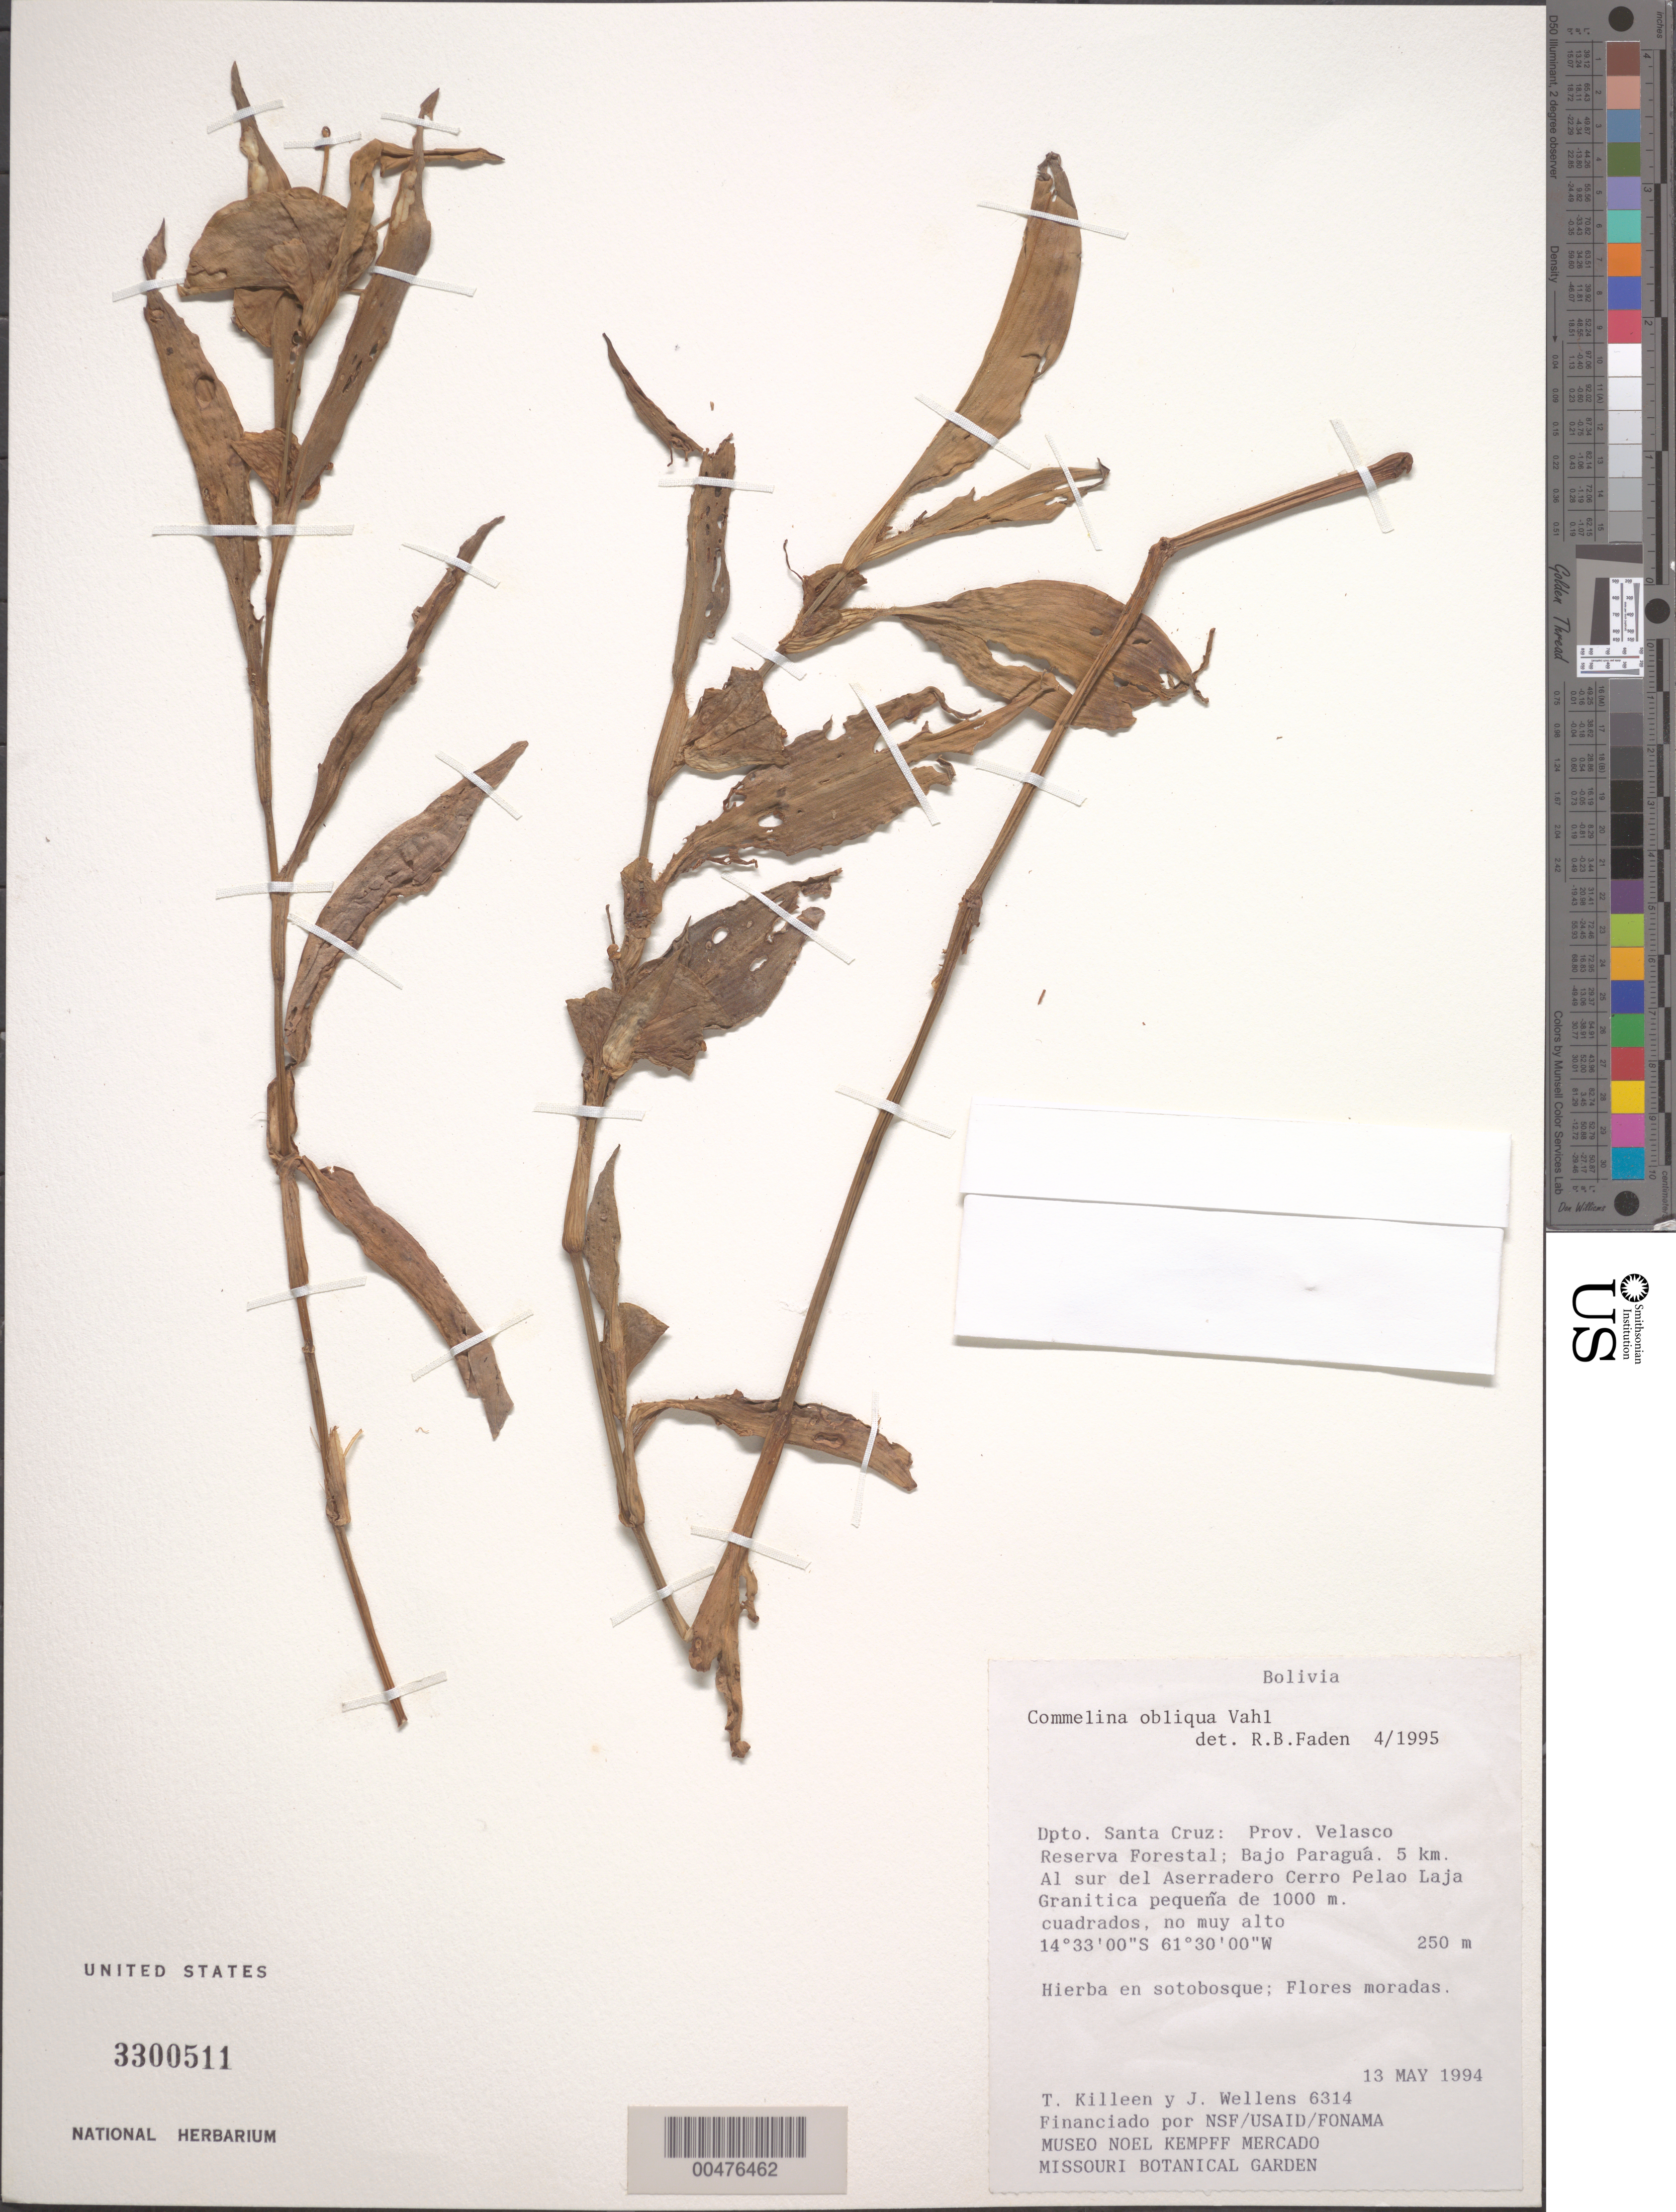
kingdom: Plantae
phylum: Tracheophyta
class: Liliopsida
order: Commelinales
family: Commelinaceae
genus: Commelina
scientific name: Commelina obliqua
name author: Vahl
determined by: Faden, Robert B., (US), Smithsonian Institution - National Museum of Natural History (UNITED STATES)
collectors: T. Killeen & J. Wellens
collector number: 6314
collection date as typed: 13 May 1994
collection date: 1994-05-13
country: Bolivia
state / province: Santa Cruz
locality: Velasco, Bajo Paragua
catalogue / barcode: US 3300511